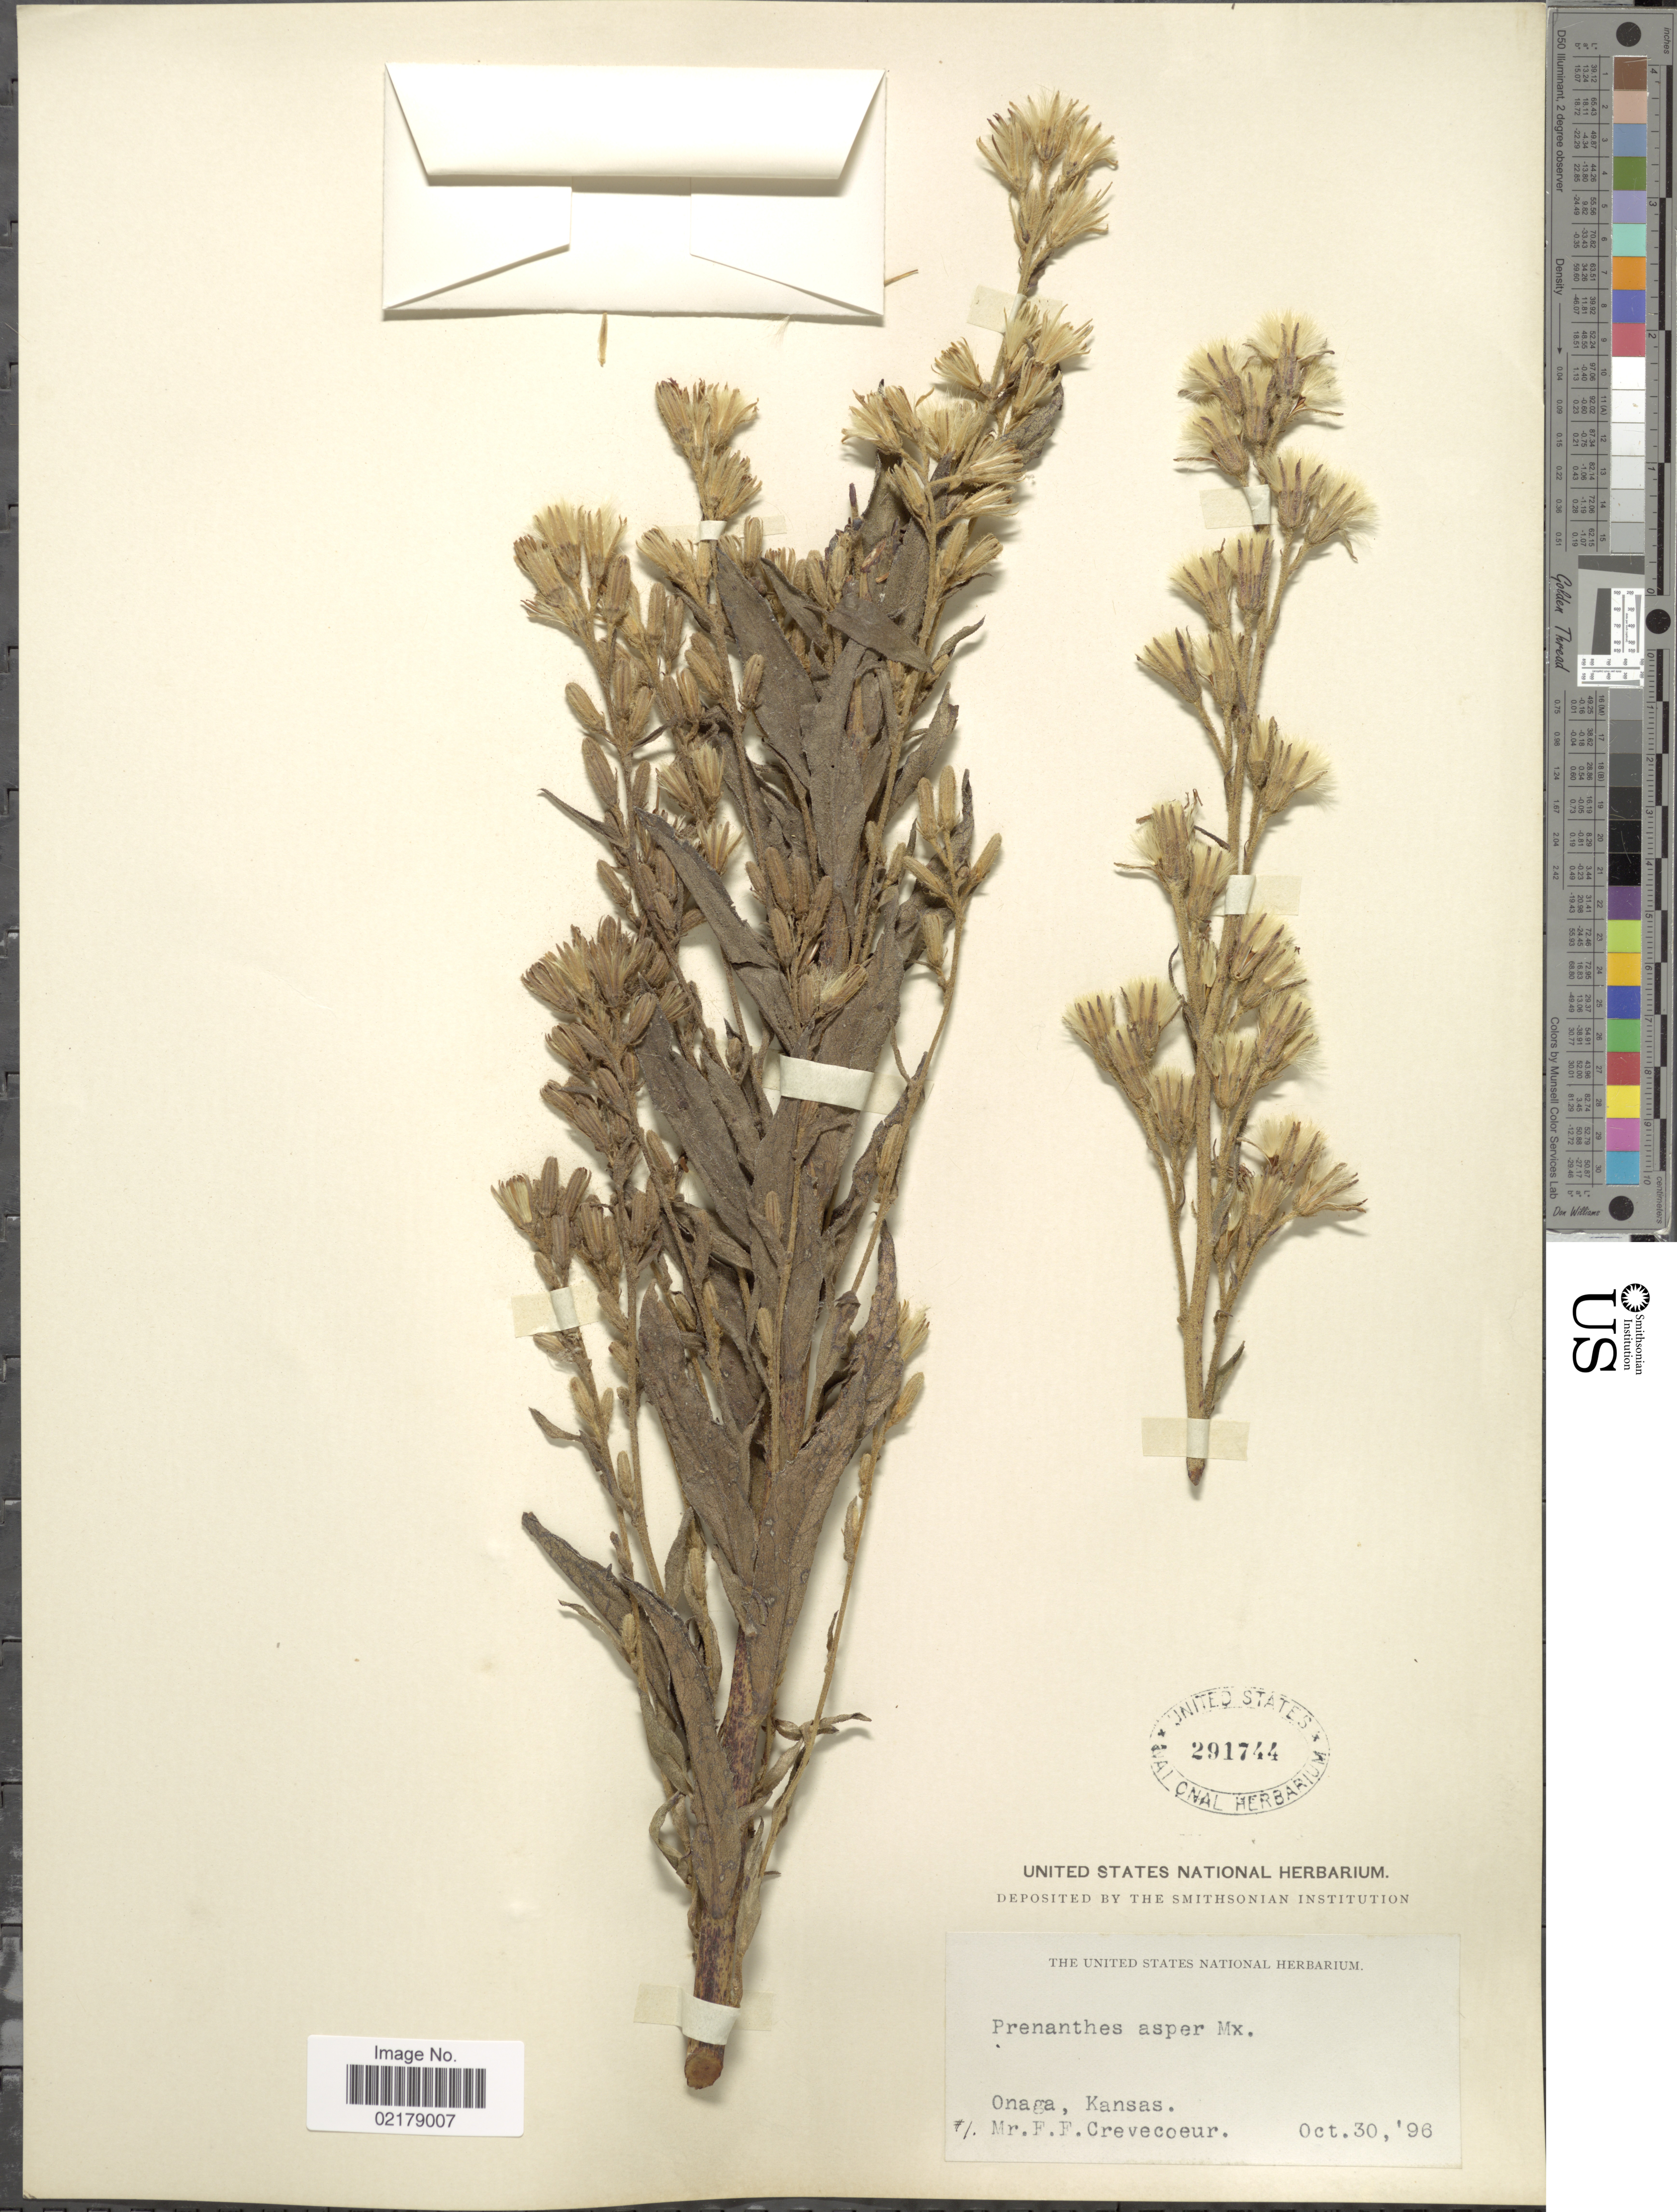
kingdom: Plantae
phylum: Tracheophyta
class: Magnoliopsida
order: Asterales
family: Asteraceae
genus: Nabalus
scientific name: Nabalus asper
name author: (Michx.) Torr. & A. Gray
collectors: F. F. Crevecoeur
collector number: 1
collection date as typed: Transcribed d/m/y: 30/10/96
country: United States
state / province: Kansas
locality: Onaga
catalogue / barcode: US 291744